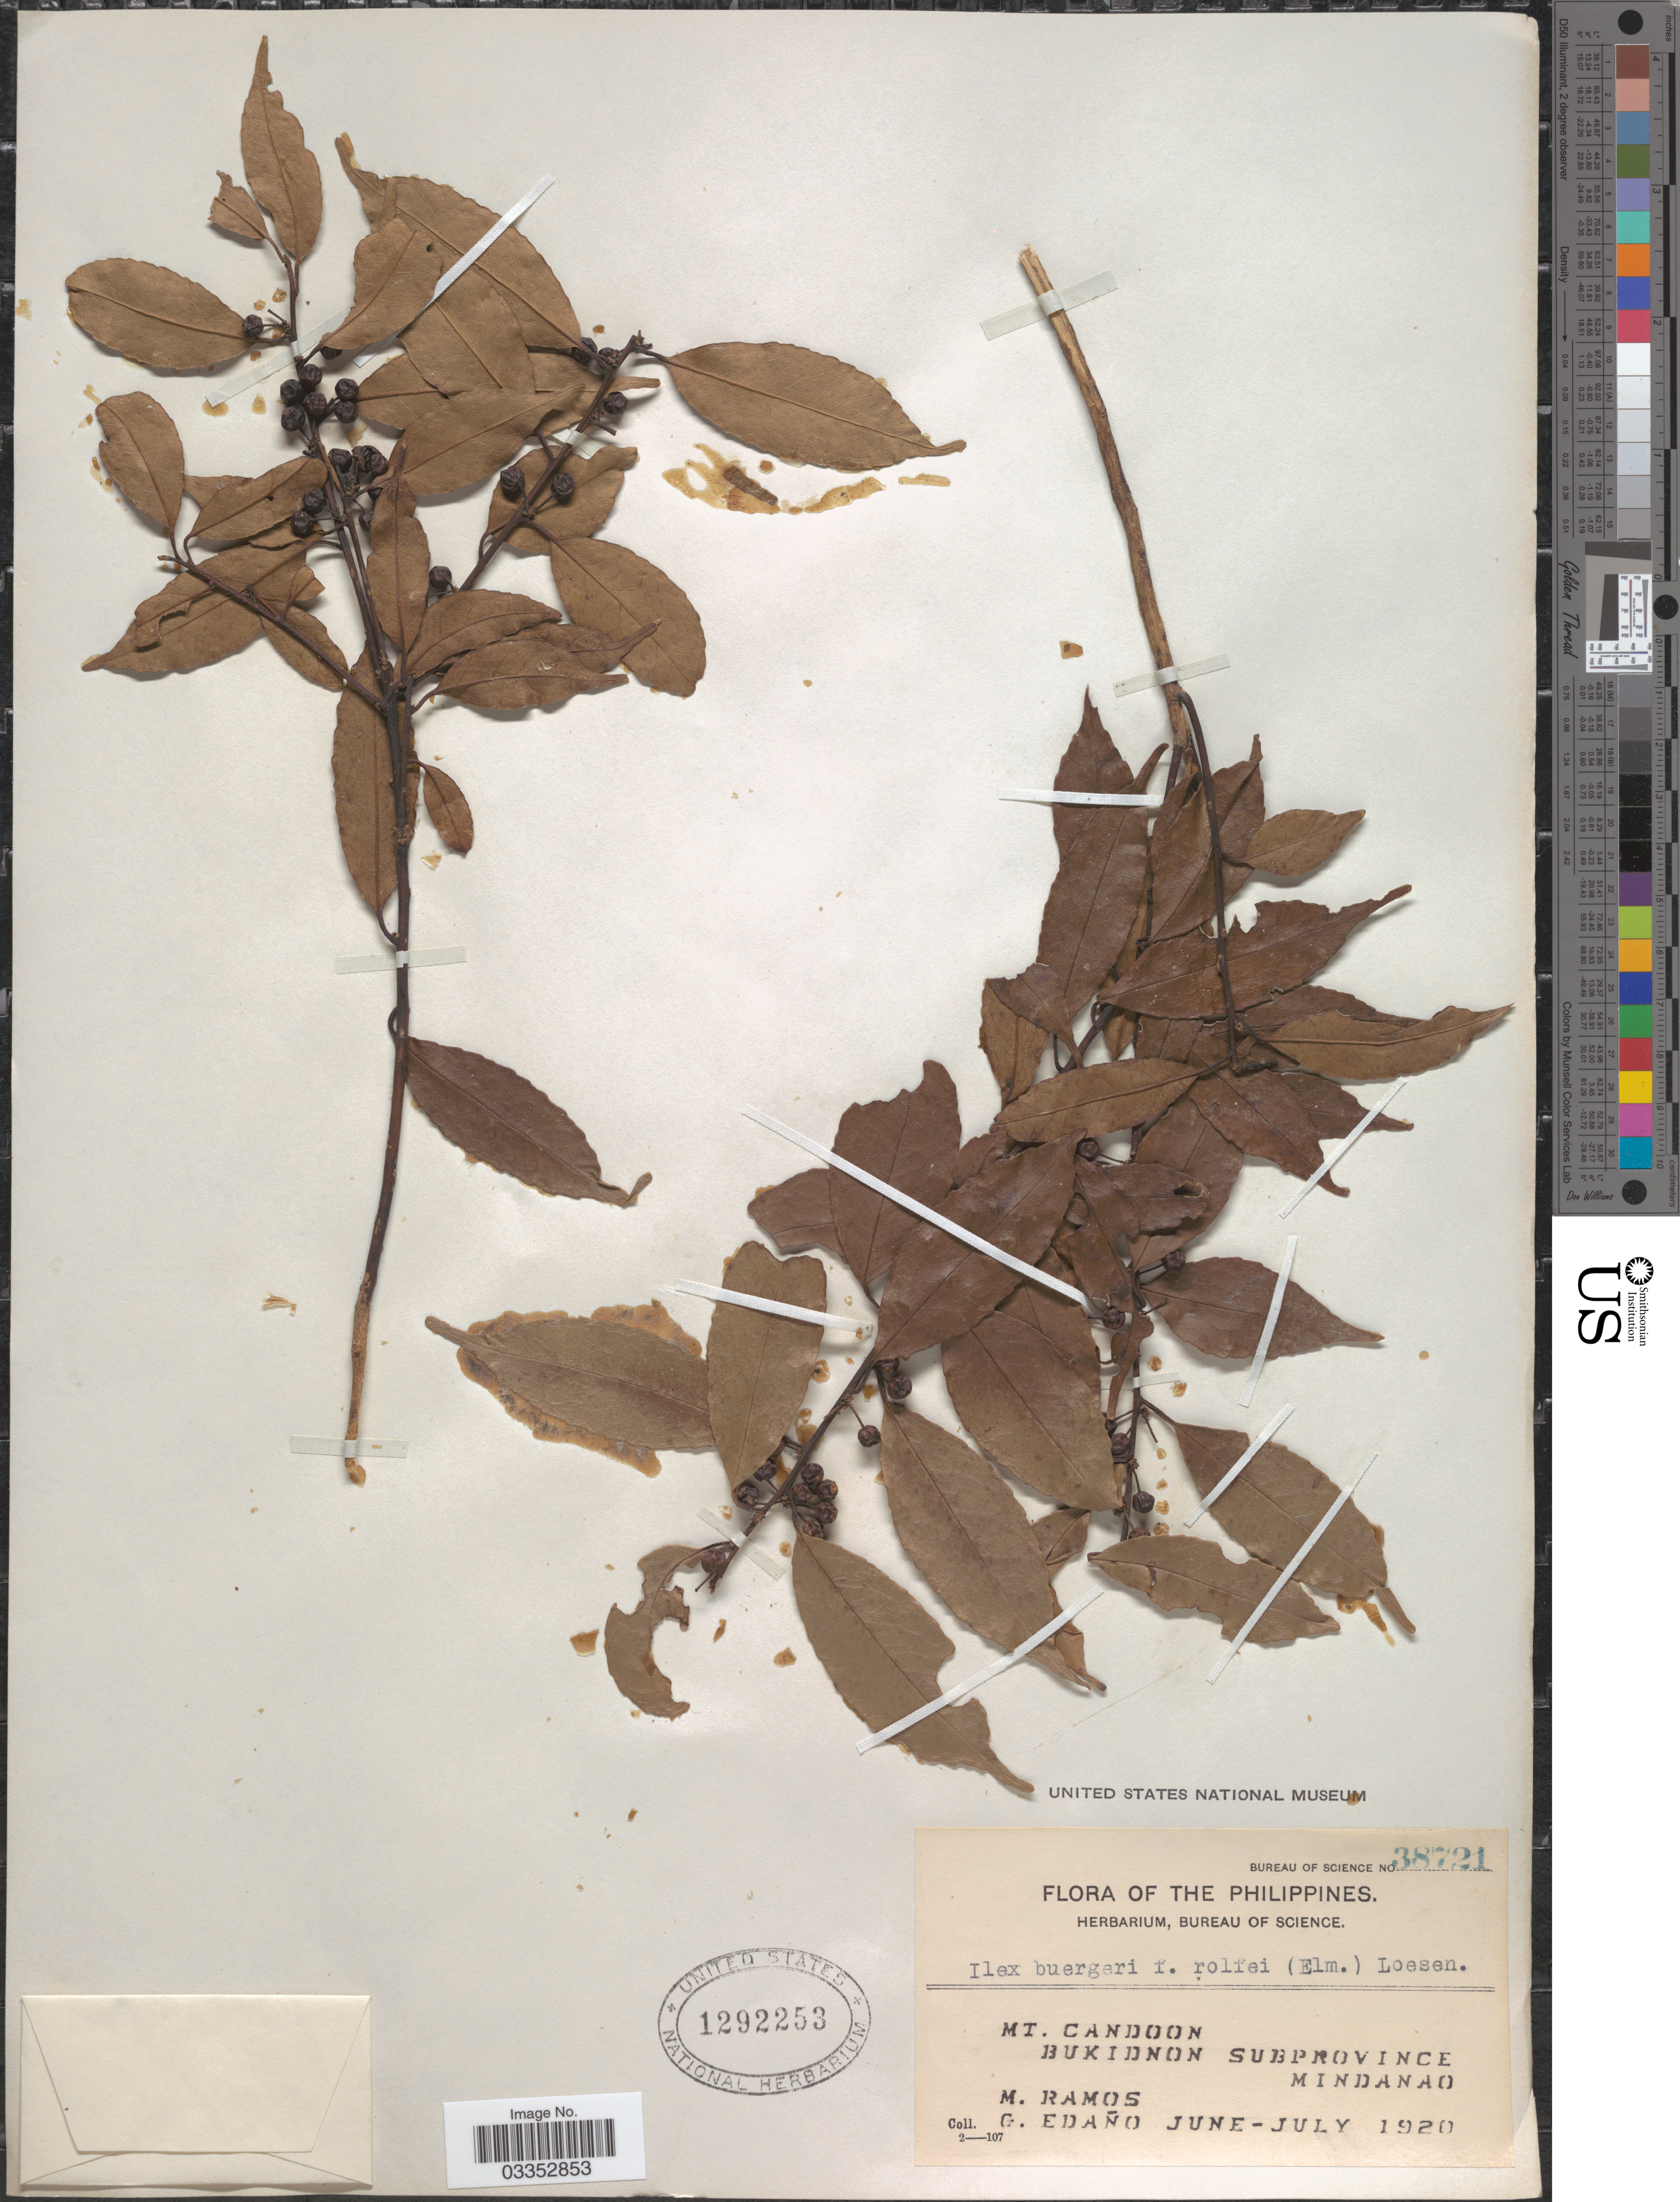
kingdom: Plantae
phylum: Tracheophyta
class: Magnoliopsida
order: Aquifoliales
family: Aquifoliaceae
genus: Ilex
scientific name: Ilex buergeri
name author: Miq.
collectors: M. Ramos & G. Edaño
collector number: Bureau of Science 38721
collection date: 1920-06/1920-07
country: Philippines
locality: Mt. Candoon, Bukidnon Subprovince, Mindanao.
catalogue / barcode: US 1292253